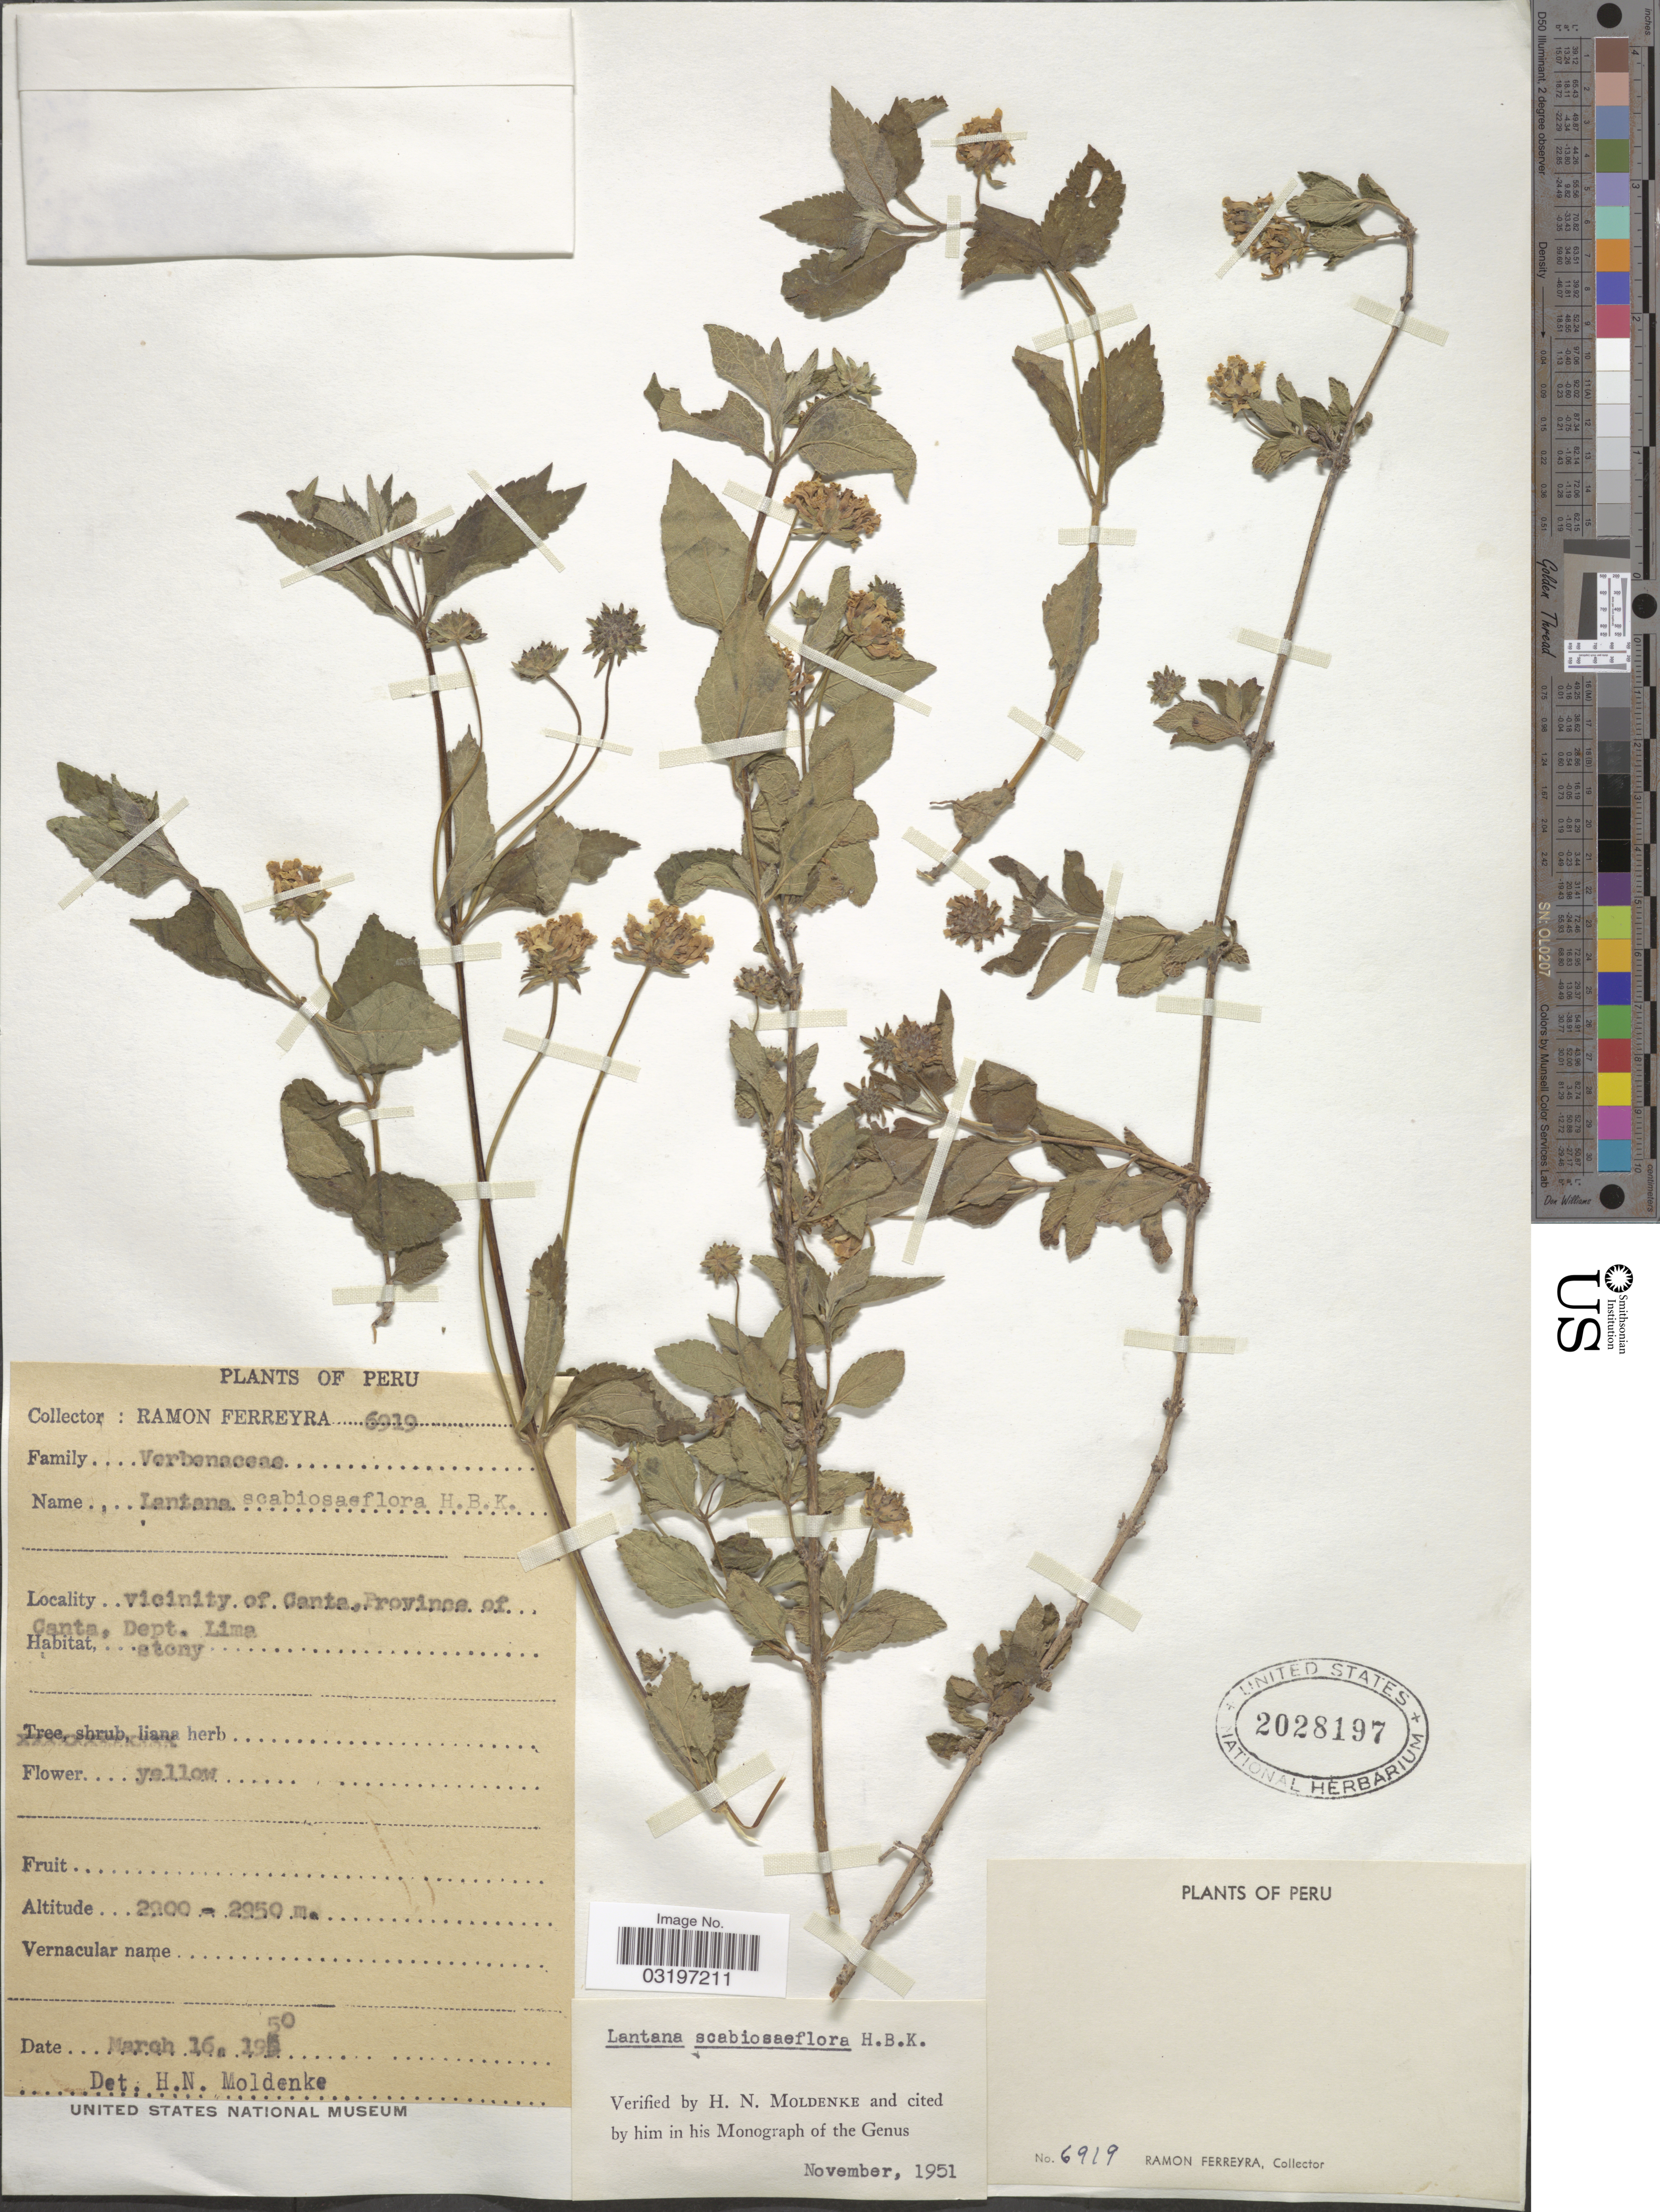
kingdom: Plantae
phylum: Tracheophyta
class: Magnoliopsida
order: Lamiales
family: Verbenaceae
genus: Lantana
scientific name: Lantana scabiosiflora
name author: Kunth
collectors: R. A. Ferreyra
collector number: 6919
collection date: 1950-03-16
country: Peru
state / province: Lima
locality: Vicinity of Canta, Province of Canta, Dept. Lima.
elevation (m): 2900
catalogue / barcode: US 2028197